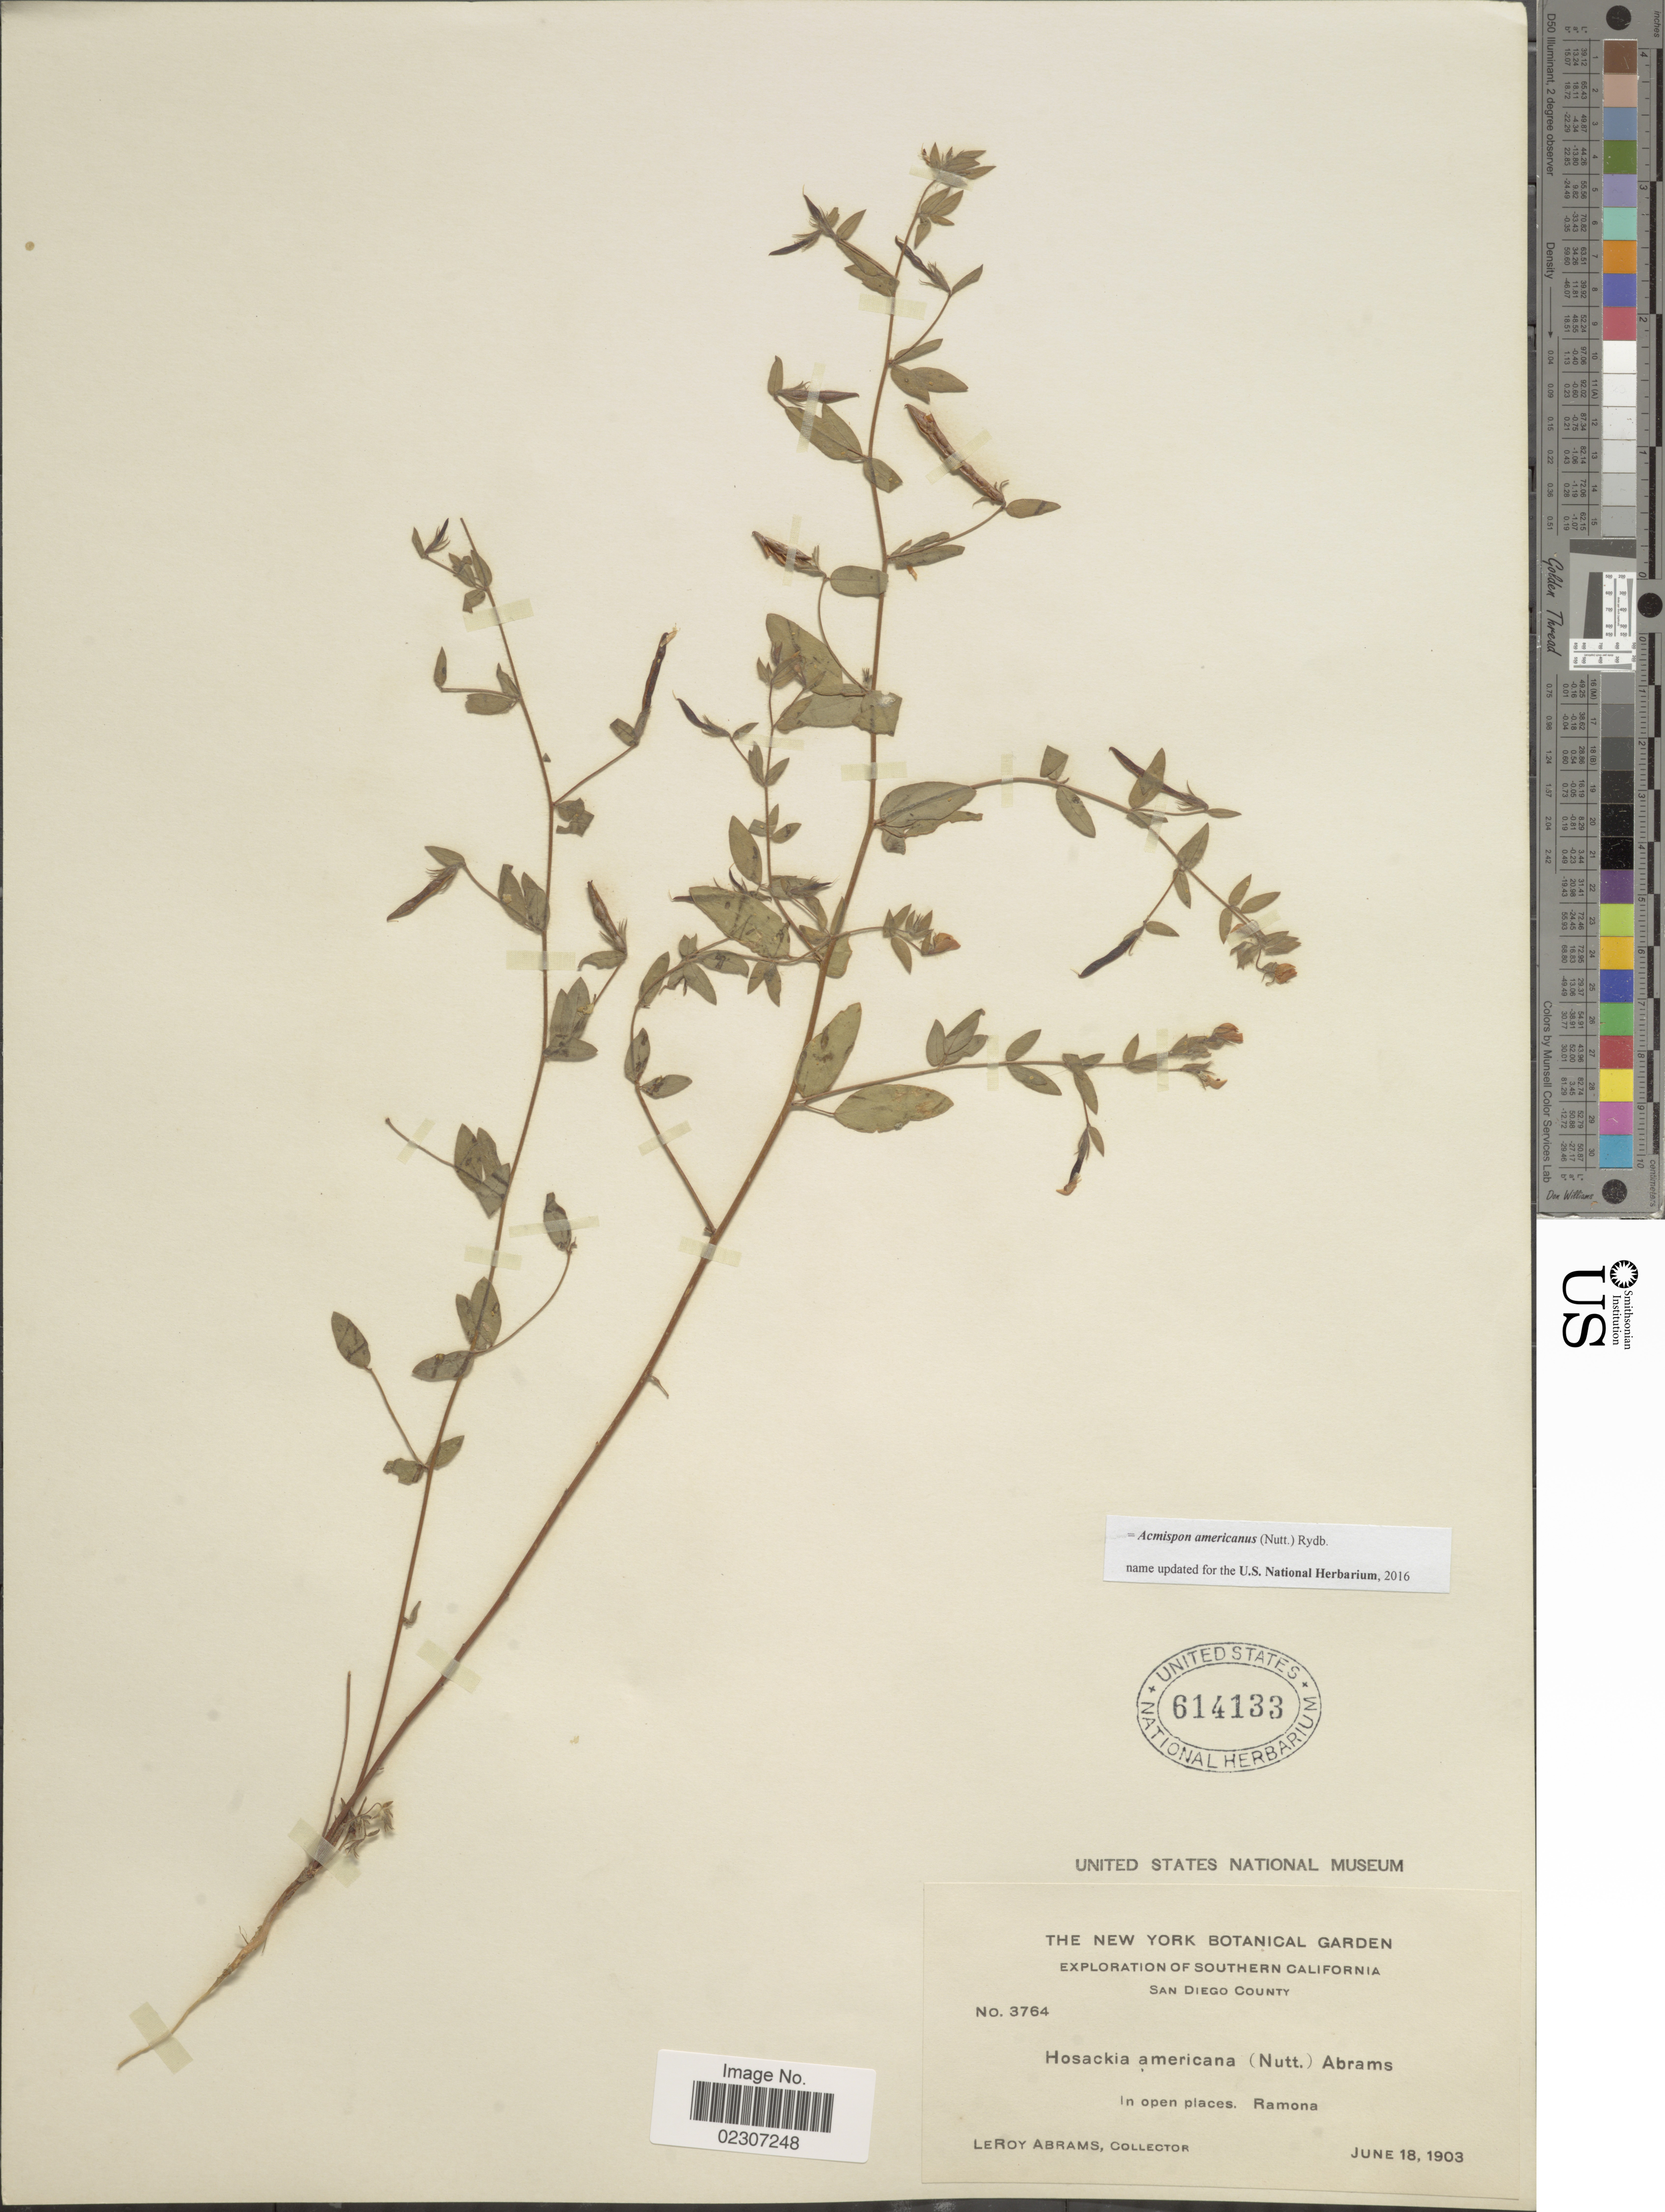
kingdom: Plantae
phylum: Tracheophyta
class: Magnoliopsida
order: Fabales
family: Fabaceae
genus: Acmispon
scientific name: Acmispon americanus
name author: (Nutt.) Rydb.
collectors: L. Abrams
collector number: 3764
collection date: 1903-06-18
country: United States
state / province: California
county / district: San Diego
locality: Southern California, San Diego County. In open places Ramona.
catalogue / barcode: US 614133